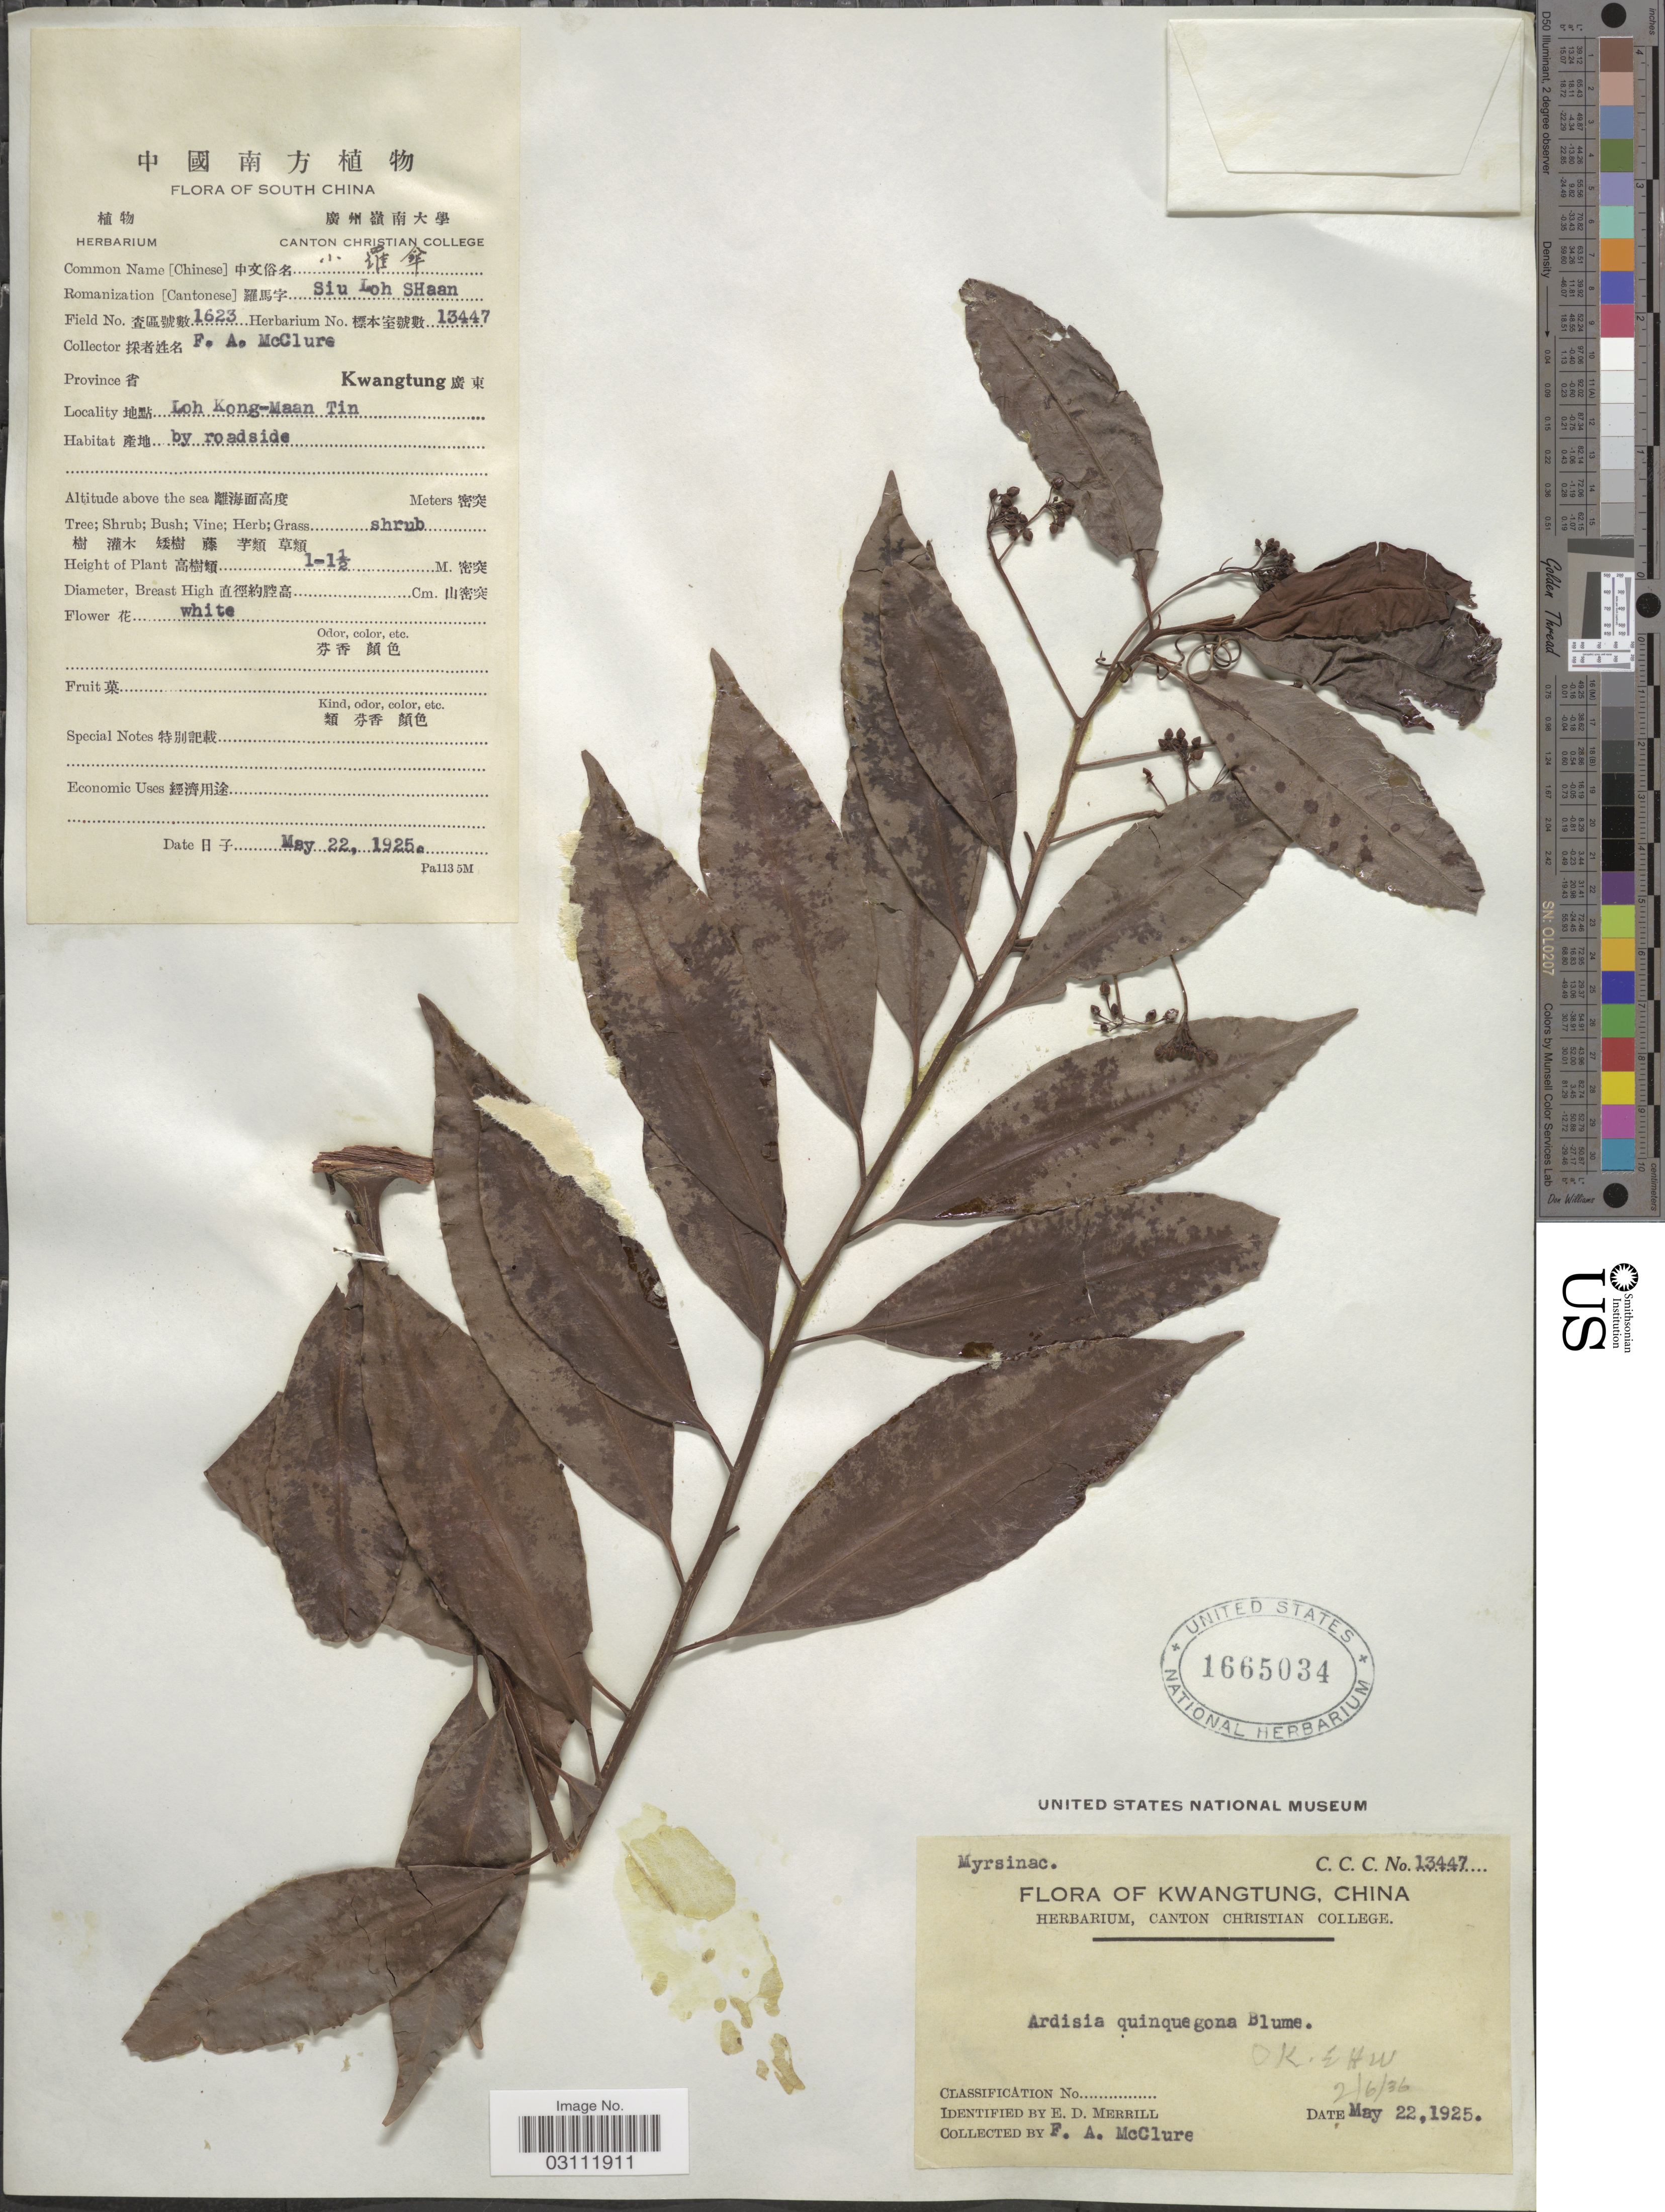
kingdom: Plantae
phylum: Tracheophyta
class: Magnoliopsida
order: Ericales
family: Primulaceae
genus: Ardisia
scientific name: Ardisia quinquegona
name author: Blume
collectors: F. A. McClure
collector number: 1623/13447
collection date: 1925-05-22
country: China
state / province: Guangdong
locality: South China. Province Kwangtung. Loh Kong-Maan Tin.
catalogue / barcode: US 1665034